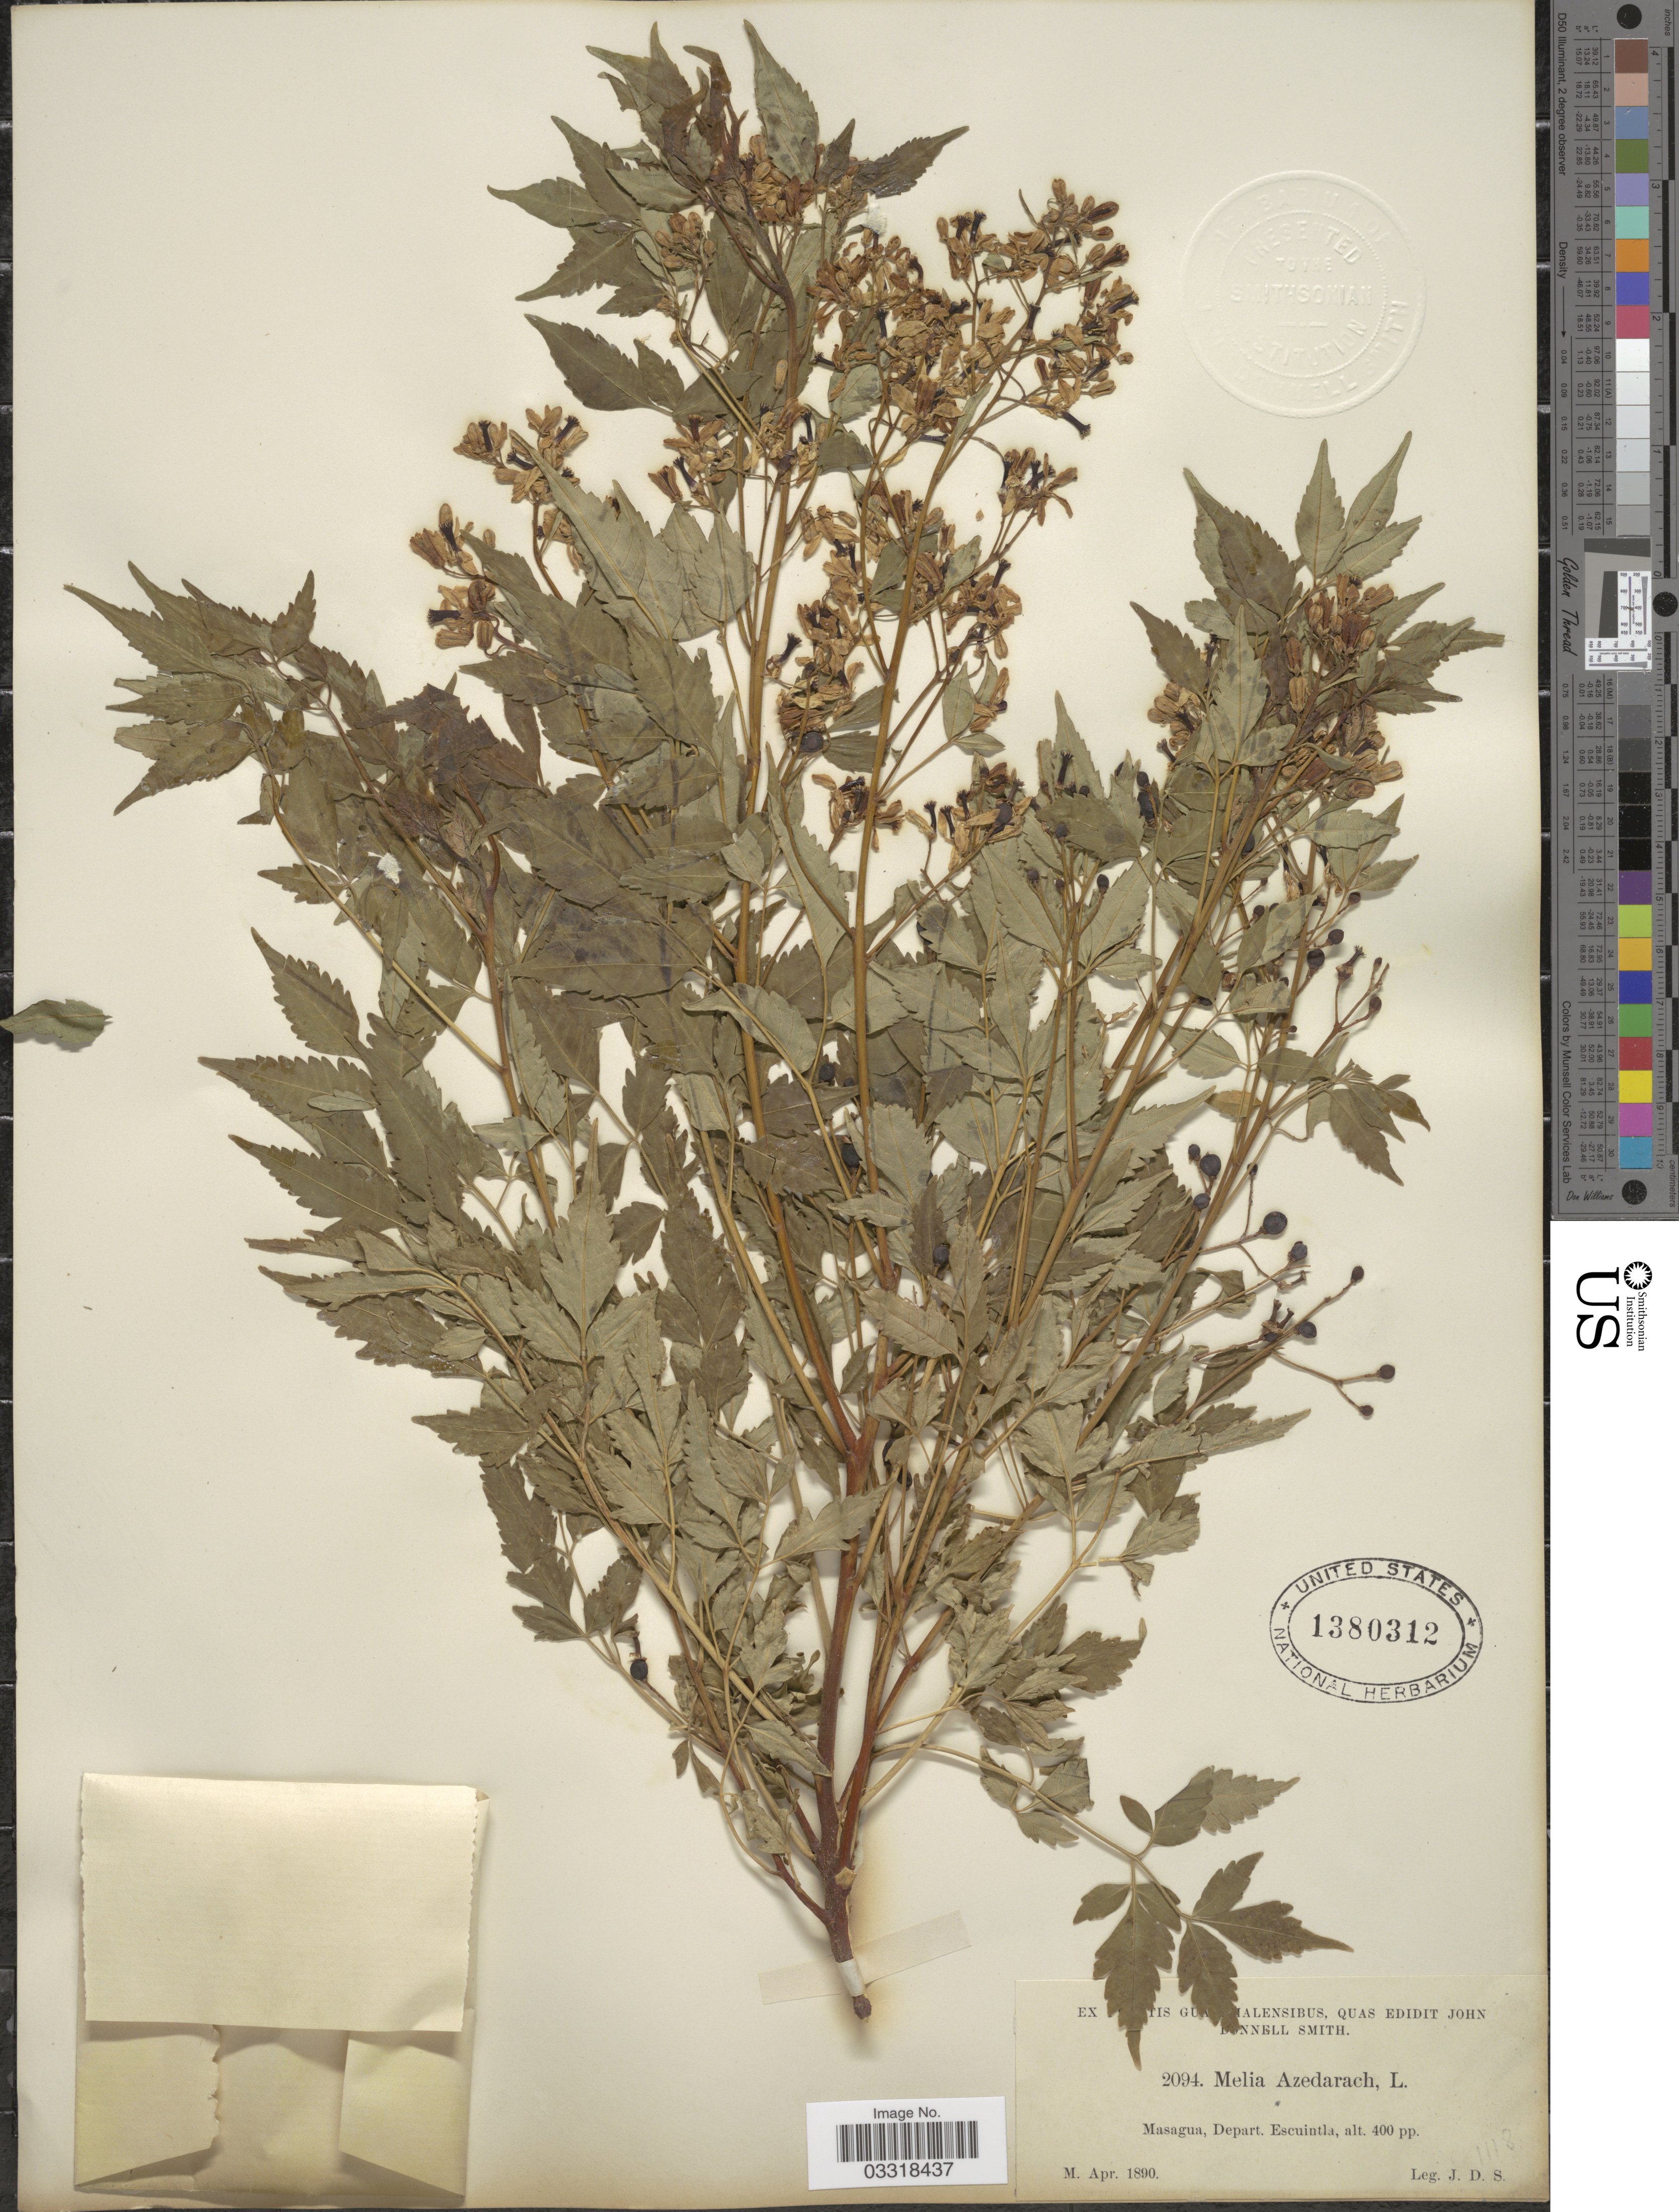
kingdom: Plantae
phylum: Tracheophyta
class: Magnoliopsida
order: Sapindales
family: Meliaceae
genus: Melia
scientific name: Melia azedarach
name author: L.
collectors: J. Donnell Smith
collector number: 2094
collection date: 1890-04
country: Guatemala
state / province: Escuintla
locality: Masagua, Depart. Escuintla.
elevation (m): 122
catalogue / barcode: US 1380312